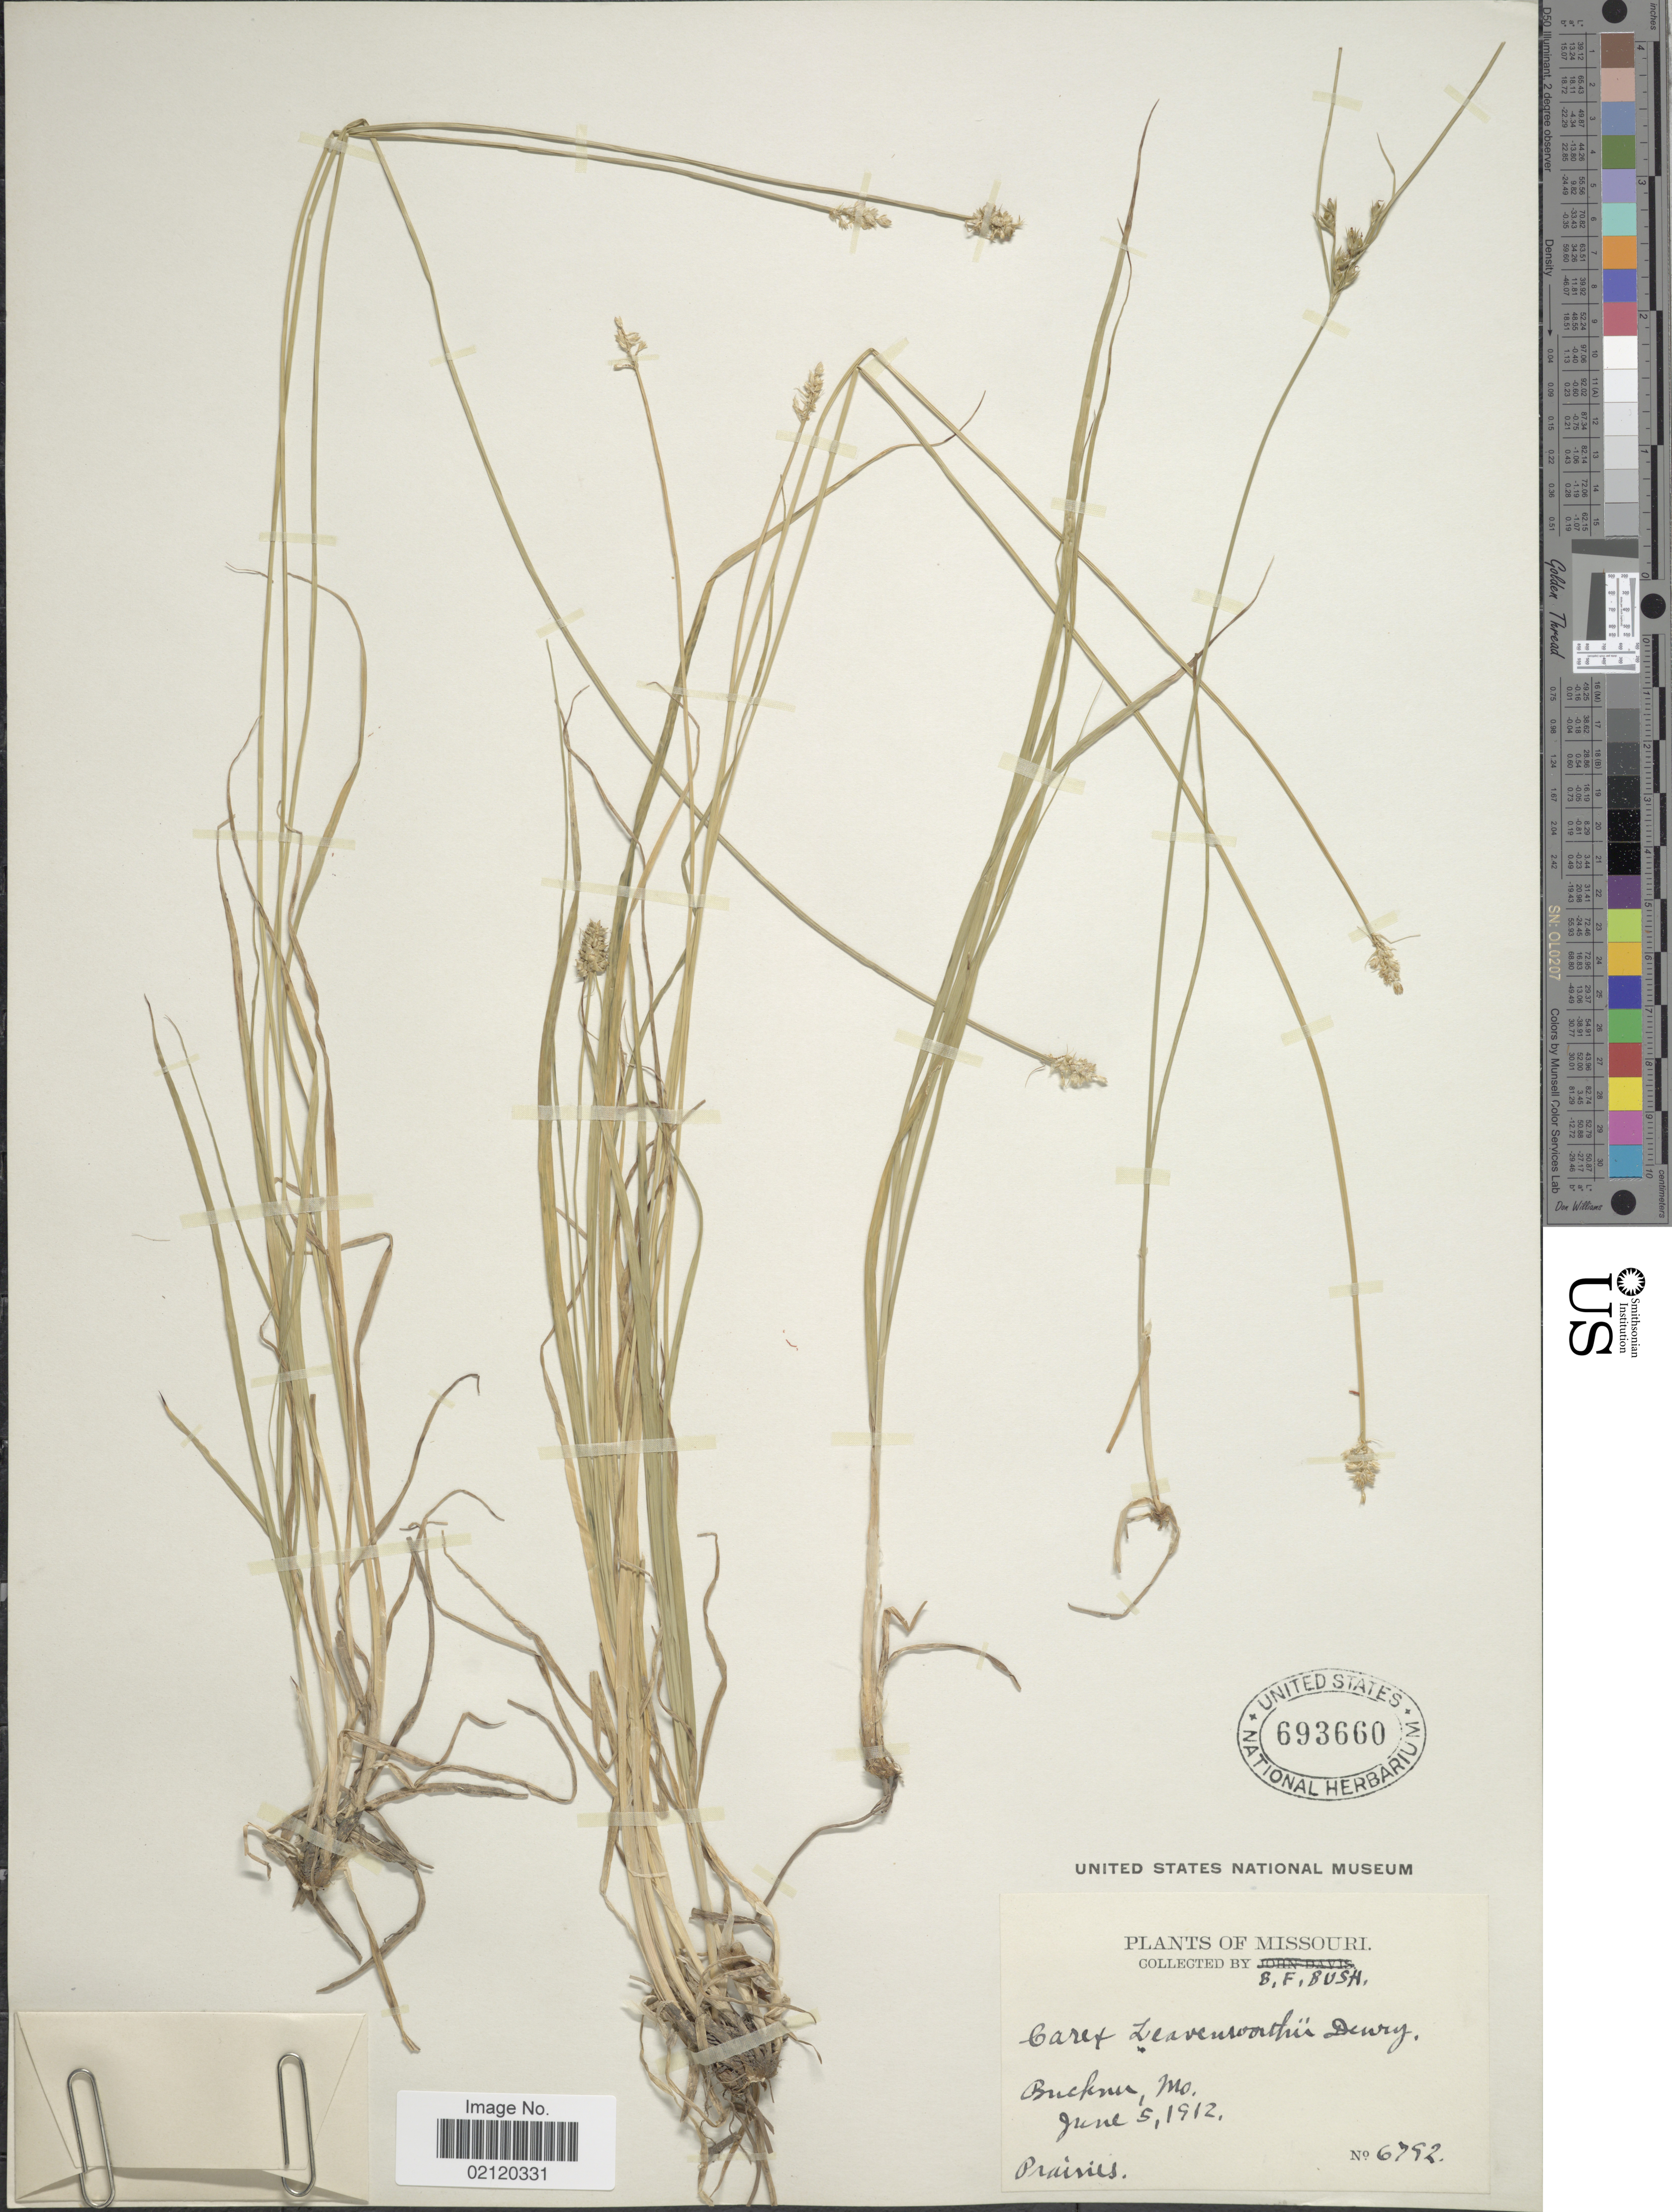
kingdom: Plantae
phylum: Tracheophyta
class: Liliopsida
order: Poales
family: Cyperaceae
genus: Carex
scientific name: Carex leavenworthii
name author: Dewey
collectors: B. F. Bush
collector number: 6792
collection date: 1912-06-05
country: United States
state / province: Missouri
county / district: Jackson County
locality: Buckner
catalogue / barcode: US 693660